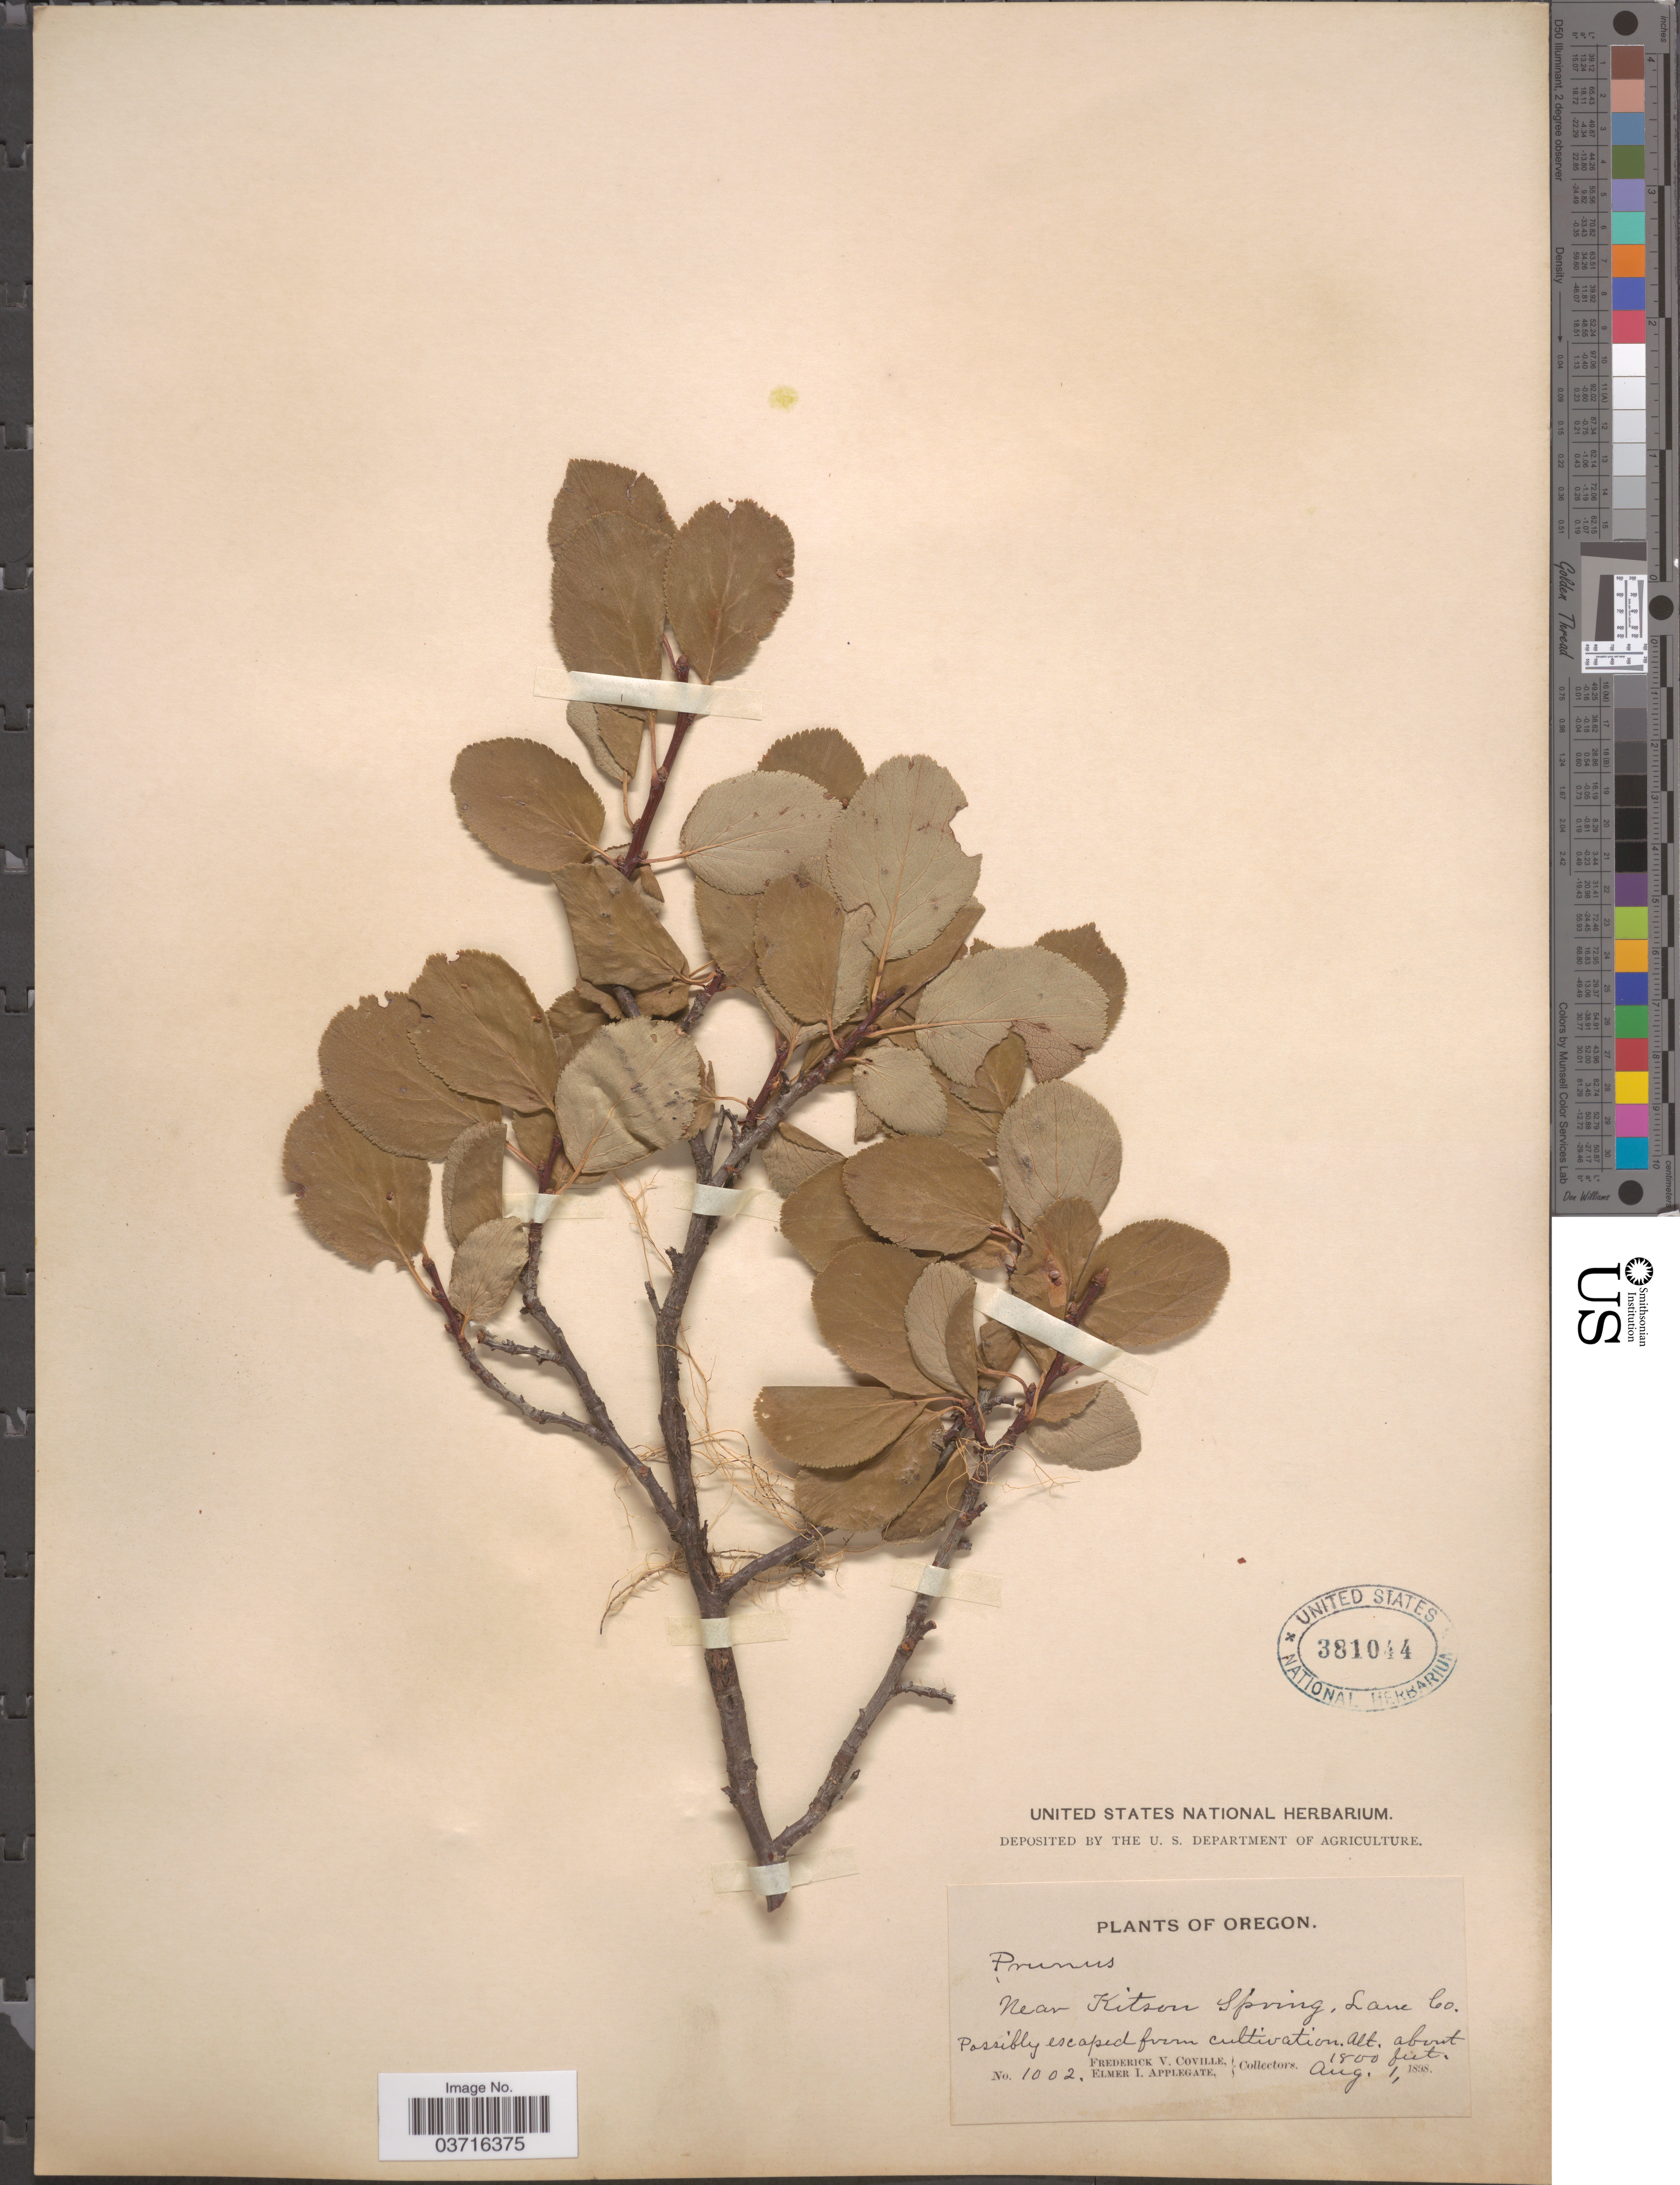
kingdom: Plantae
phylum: Tracheophyta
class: Magnoliopsida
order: Rosales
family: Rosaceae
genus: Prunus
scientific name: Prunus subcordata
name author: Benth.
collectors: F. V. Coville & E. I. Applegate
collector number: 1002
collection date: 1898-08-01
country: United States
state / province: Oregon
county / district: Lane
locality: Near Kitson Spring, Lane Co.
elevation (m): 549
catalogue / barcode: US 381044